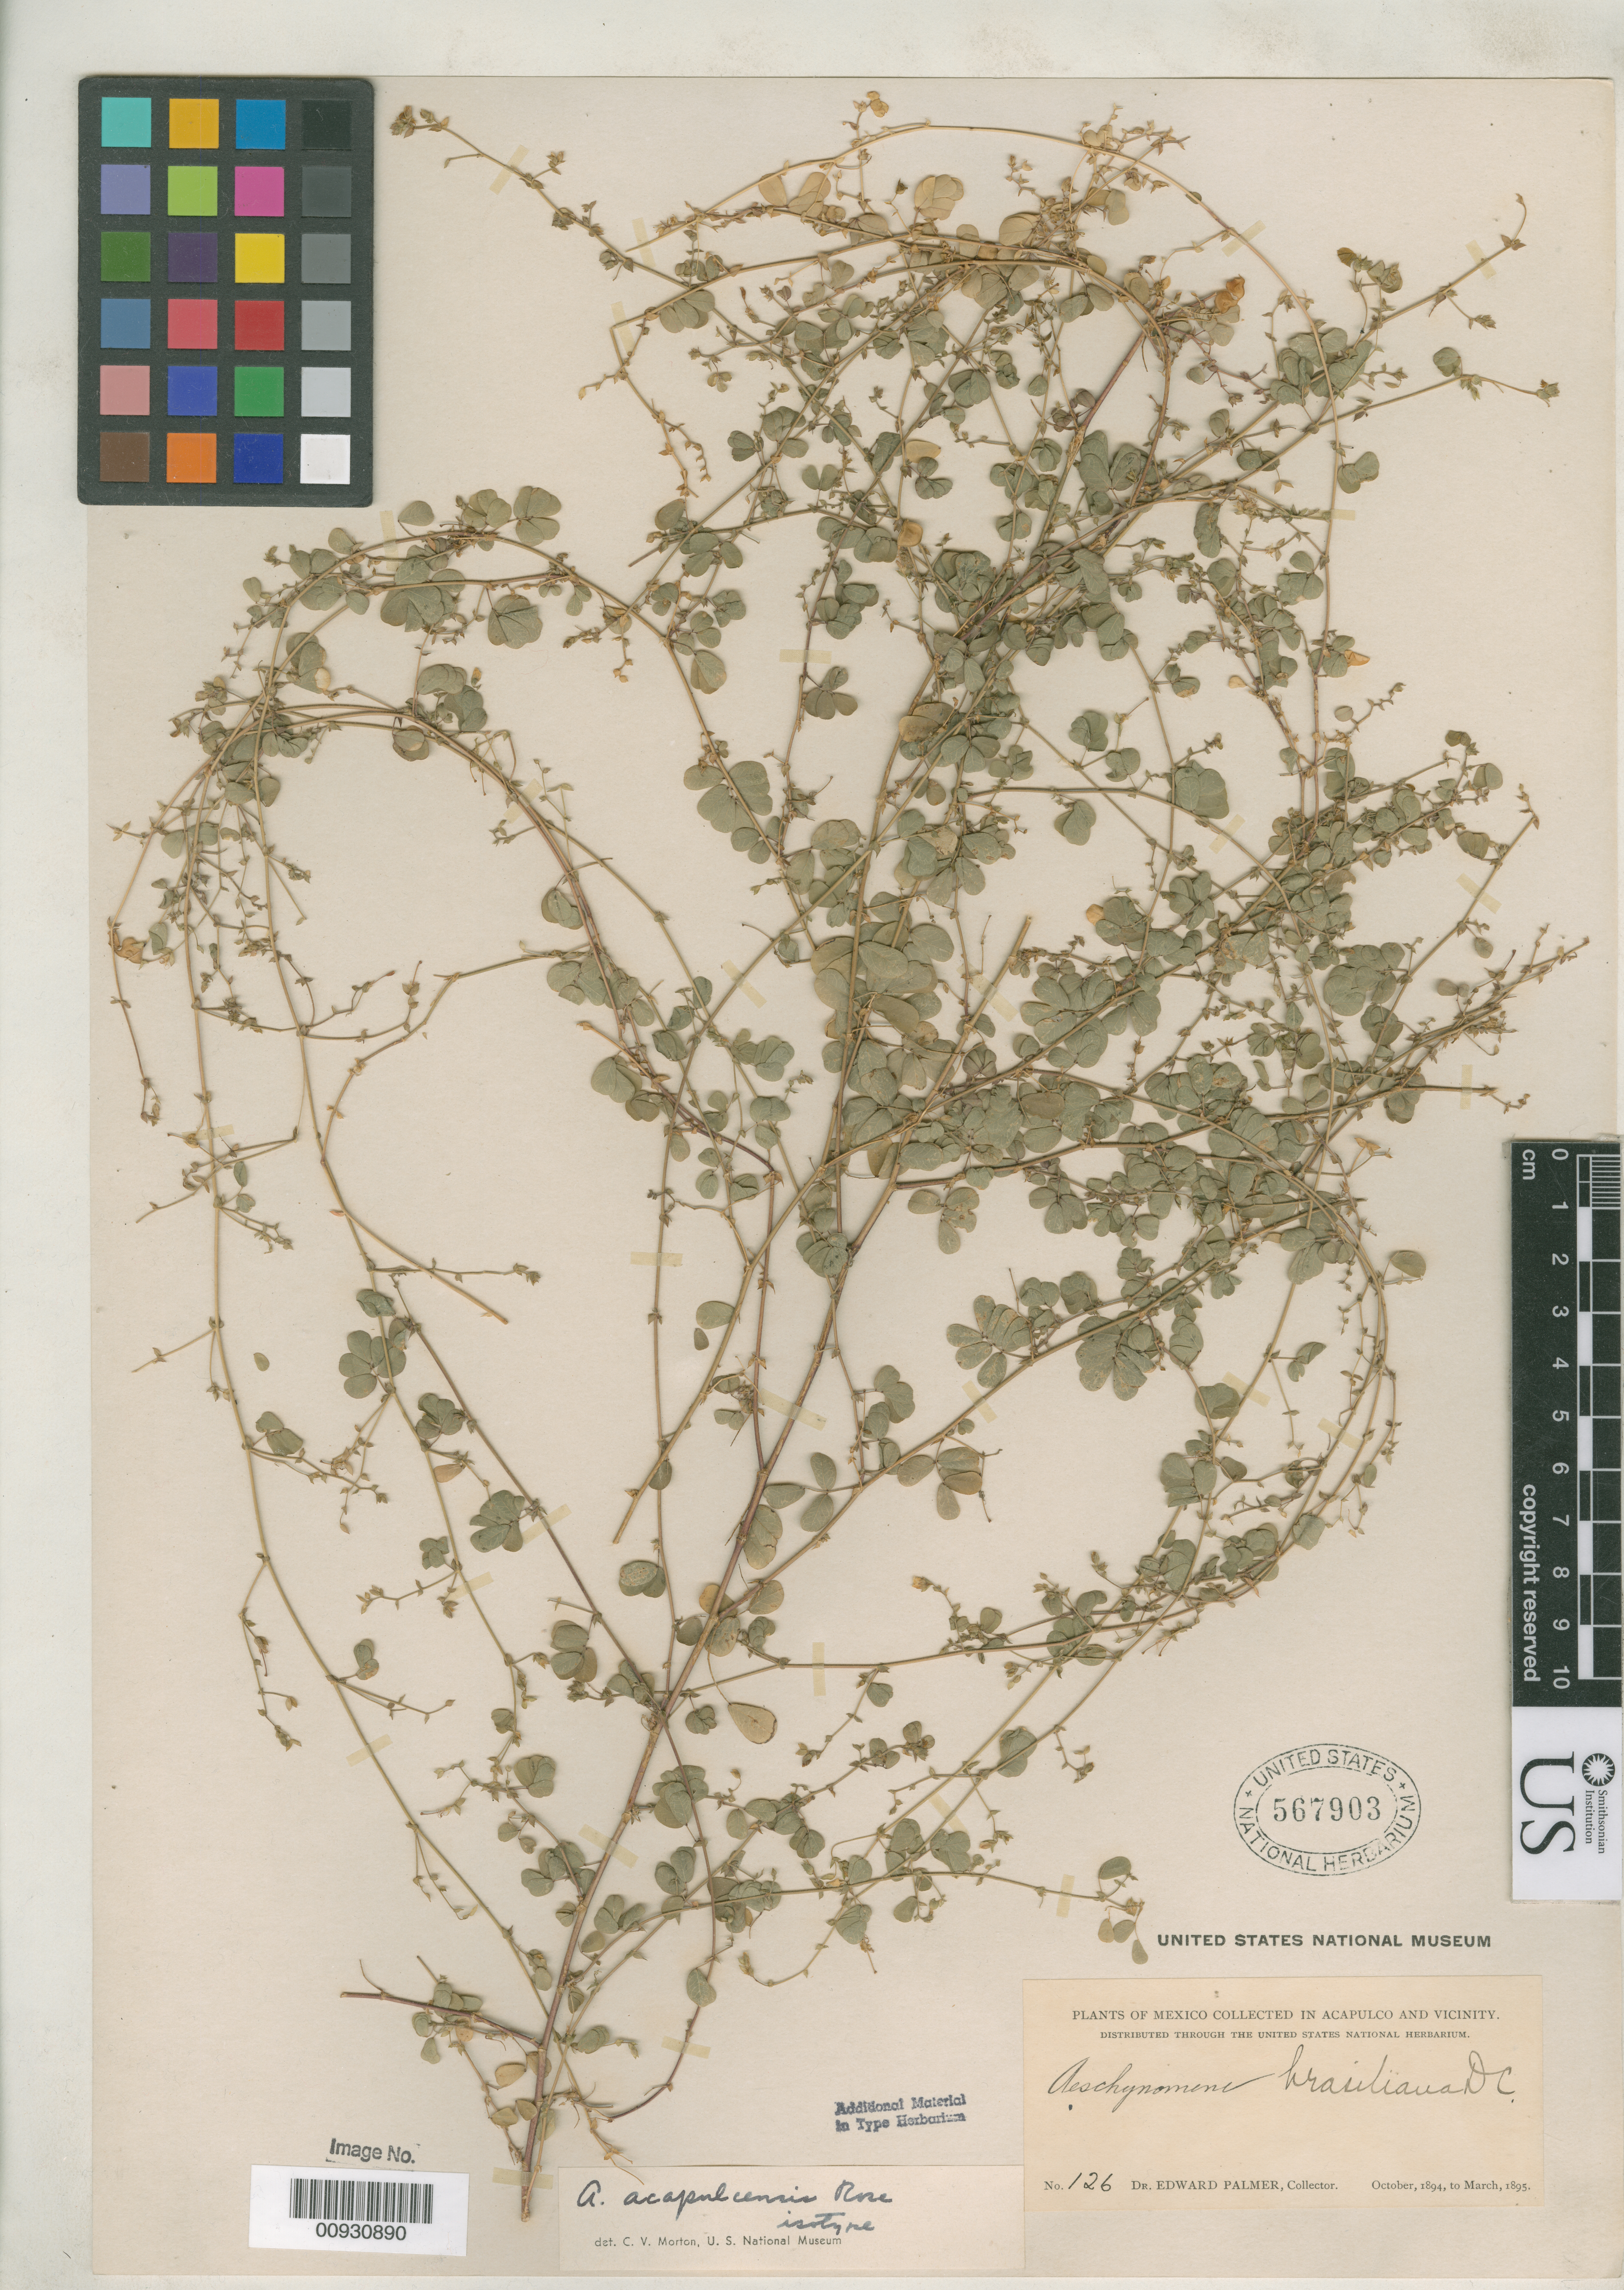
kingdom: Plantae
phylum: Tracheophyta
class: Magnoliopsida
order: Fabales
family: Fabaceae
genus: Aeschynomene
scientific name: Aeschynomene acapulcensis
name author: Rose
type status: Isotype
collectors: E. Palmer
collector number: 126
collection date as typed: Oct 1894 to -- Mar 1895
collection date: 1894-10/1895-03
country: Mexico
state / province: Guerrero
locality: Acapulco and vicinity.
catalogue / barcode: US 567903